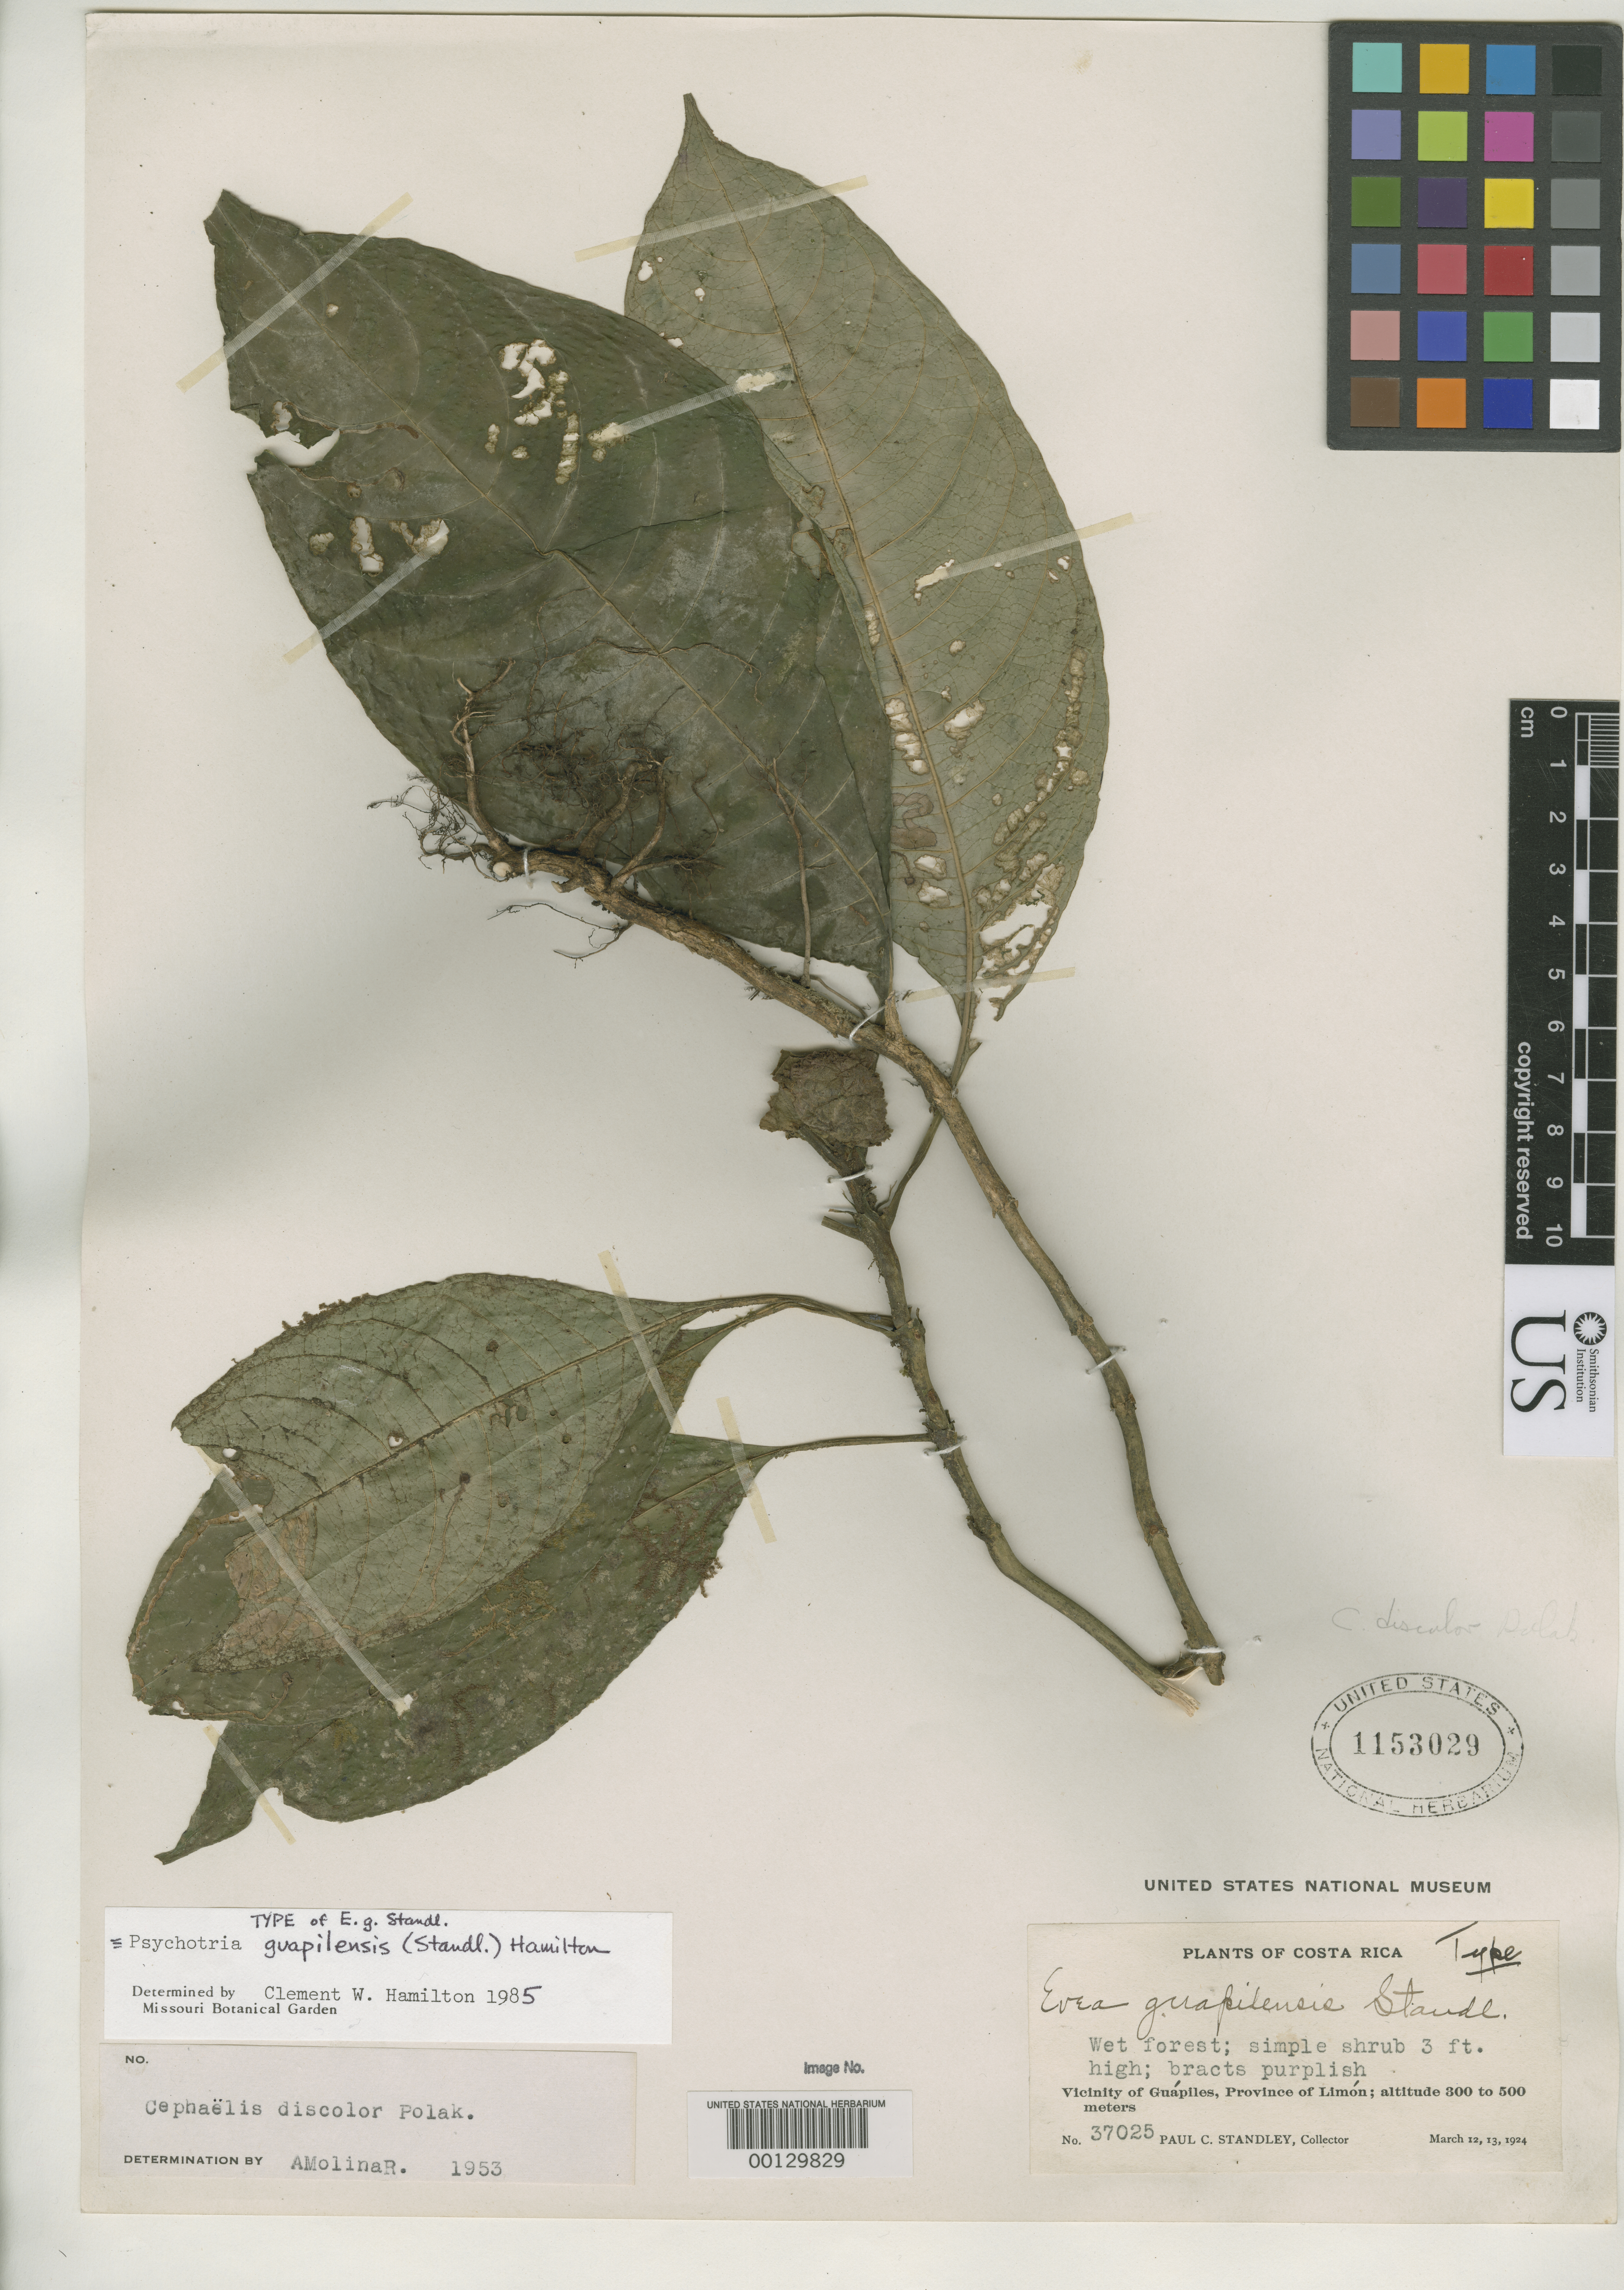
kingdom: Plantae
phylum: Tracheophyta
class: Magnoliopsida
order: Gentianales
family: Rubiaceae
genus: Evea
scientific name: Evea guapilensis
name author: Standl.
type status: Holotype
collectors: P. C. Standley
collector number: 37025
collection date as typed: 12 Mar 1924 to 13 Mar 1924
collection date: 1924-03-12/1924-03-13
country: Costa Rica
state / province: Limón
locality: Near Guapiles.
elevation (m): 500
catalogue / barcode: US 1153029